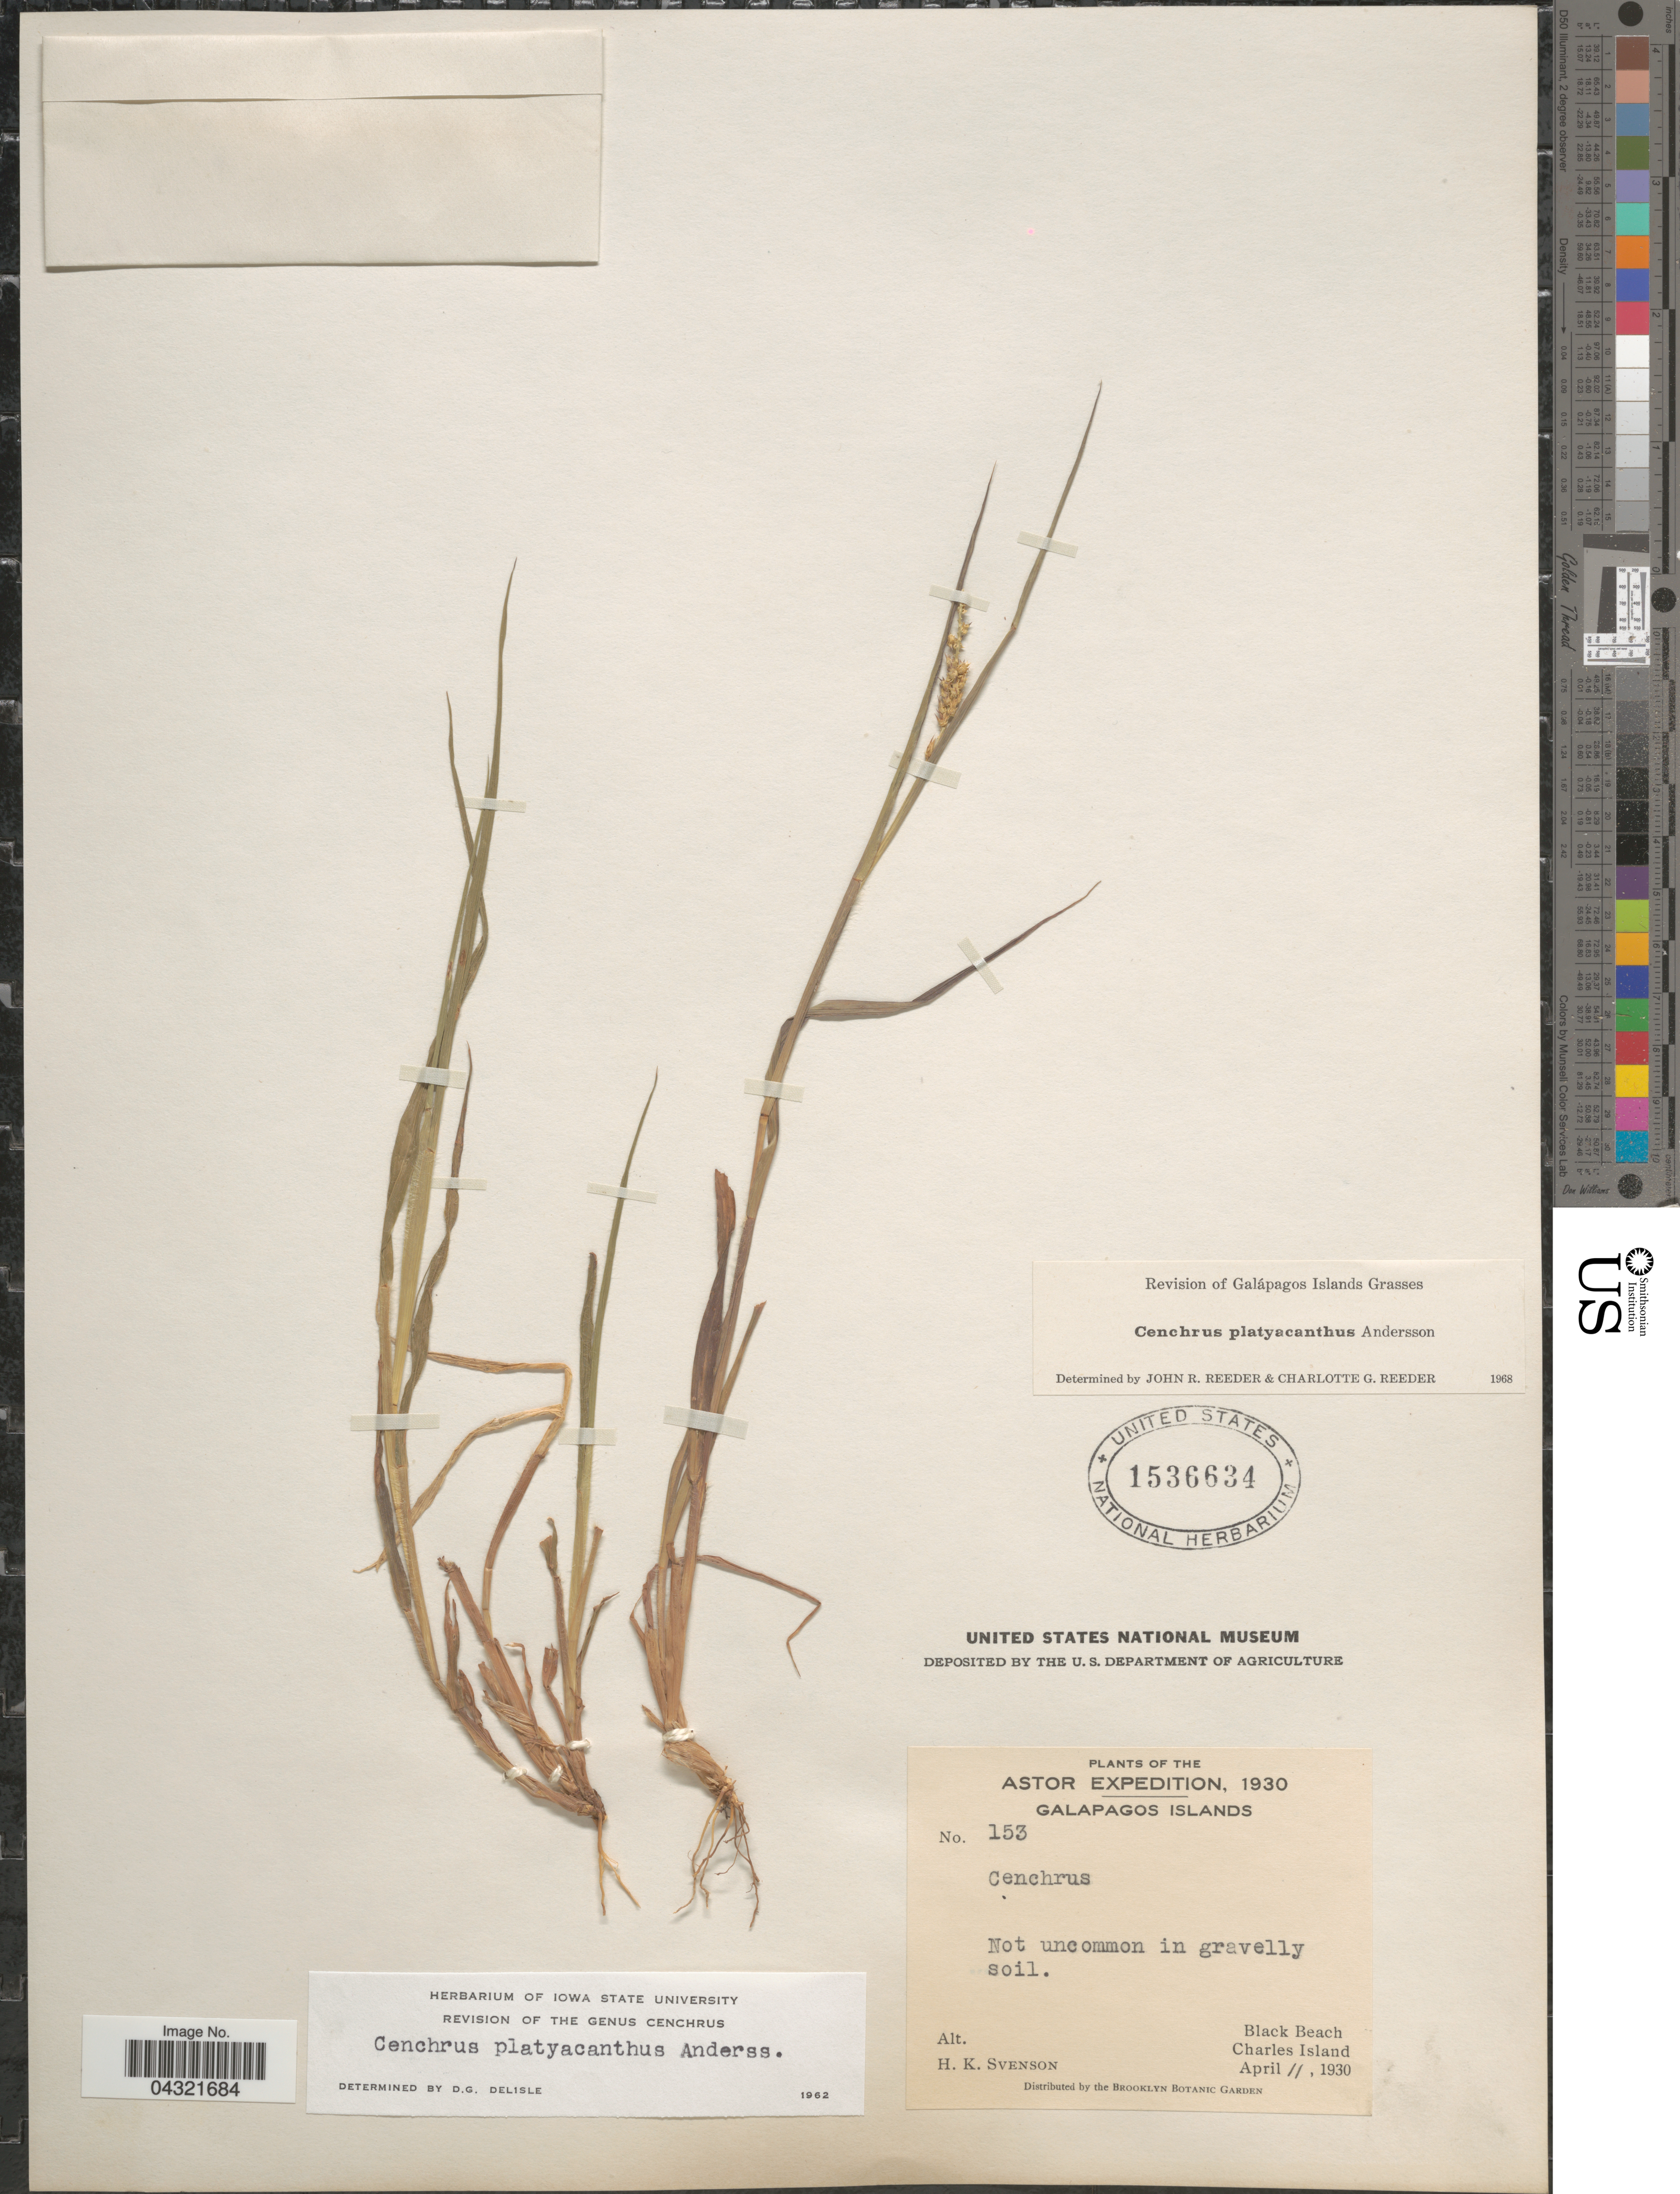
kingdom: Plantae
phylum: Tracheophyta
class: Liliopsida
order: Poales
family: Poaceae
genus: Cenchrus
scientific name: Cenchrus platyacanthus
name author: Andersson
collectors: H. K. Svenson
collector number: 153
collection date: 1930-04-11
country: Ecuador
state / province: Colón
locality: Astor Expedition, 1930. Galapagos Islands. Black Beach. Charles Island.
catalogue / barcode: US 1536634